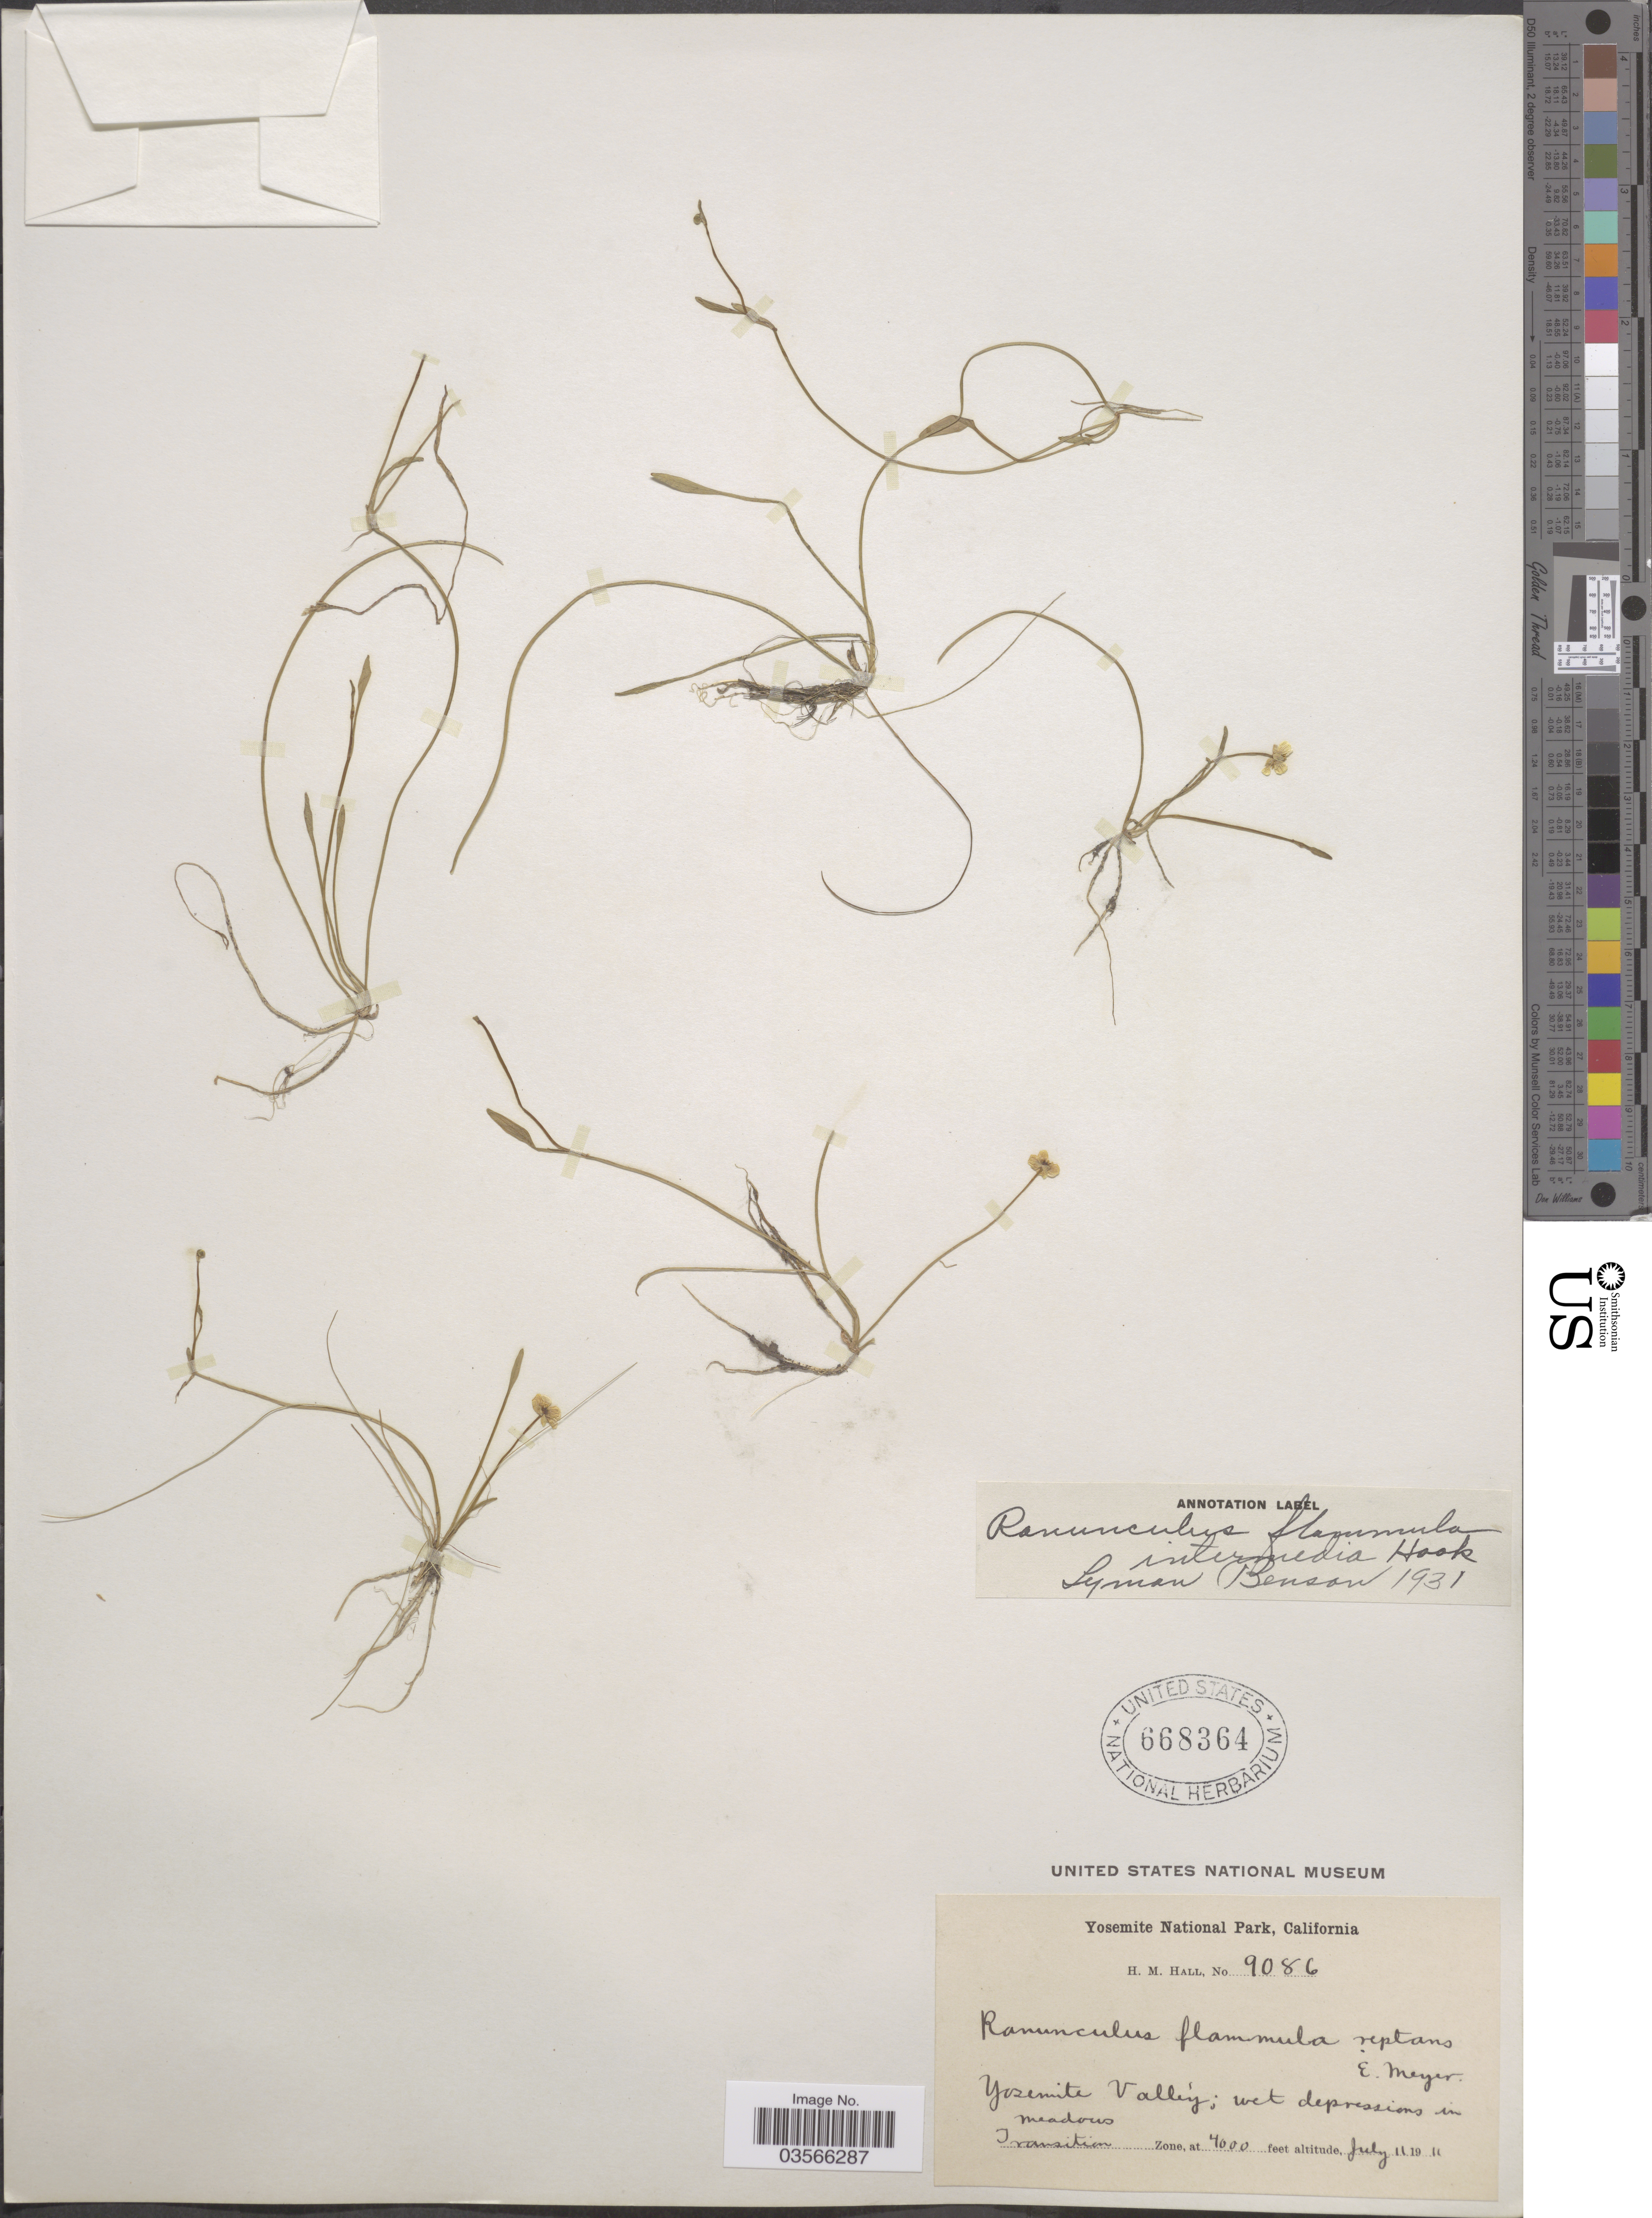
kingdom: Plantae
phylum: Tracheophyta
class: Magnoliopsida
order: Ranunculales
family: Ranunculaceae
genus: Ranunculus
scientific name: Ranunculus flammula var. ovalis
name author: (J.M. Bigelow) L.D. Benson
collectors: H. M. Hall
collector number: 9086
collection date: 1911-07-11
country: United States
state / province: California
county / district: Mariposa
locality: Yosemite National Park. Yosemite Valley. Transition Zone.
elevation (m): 1219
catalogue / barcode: US 668364